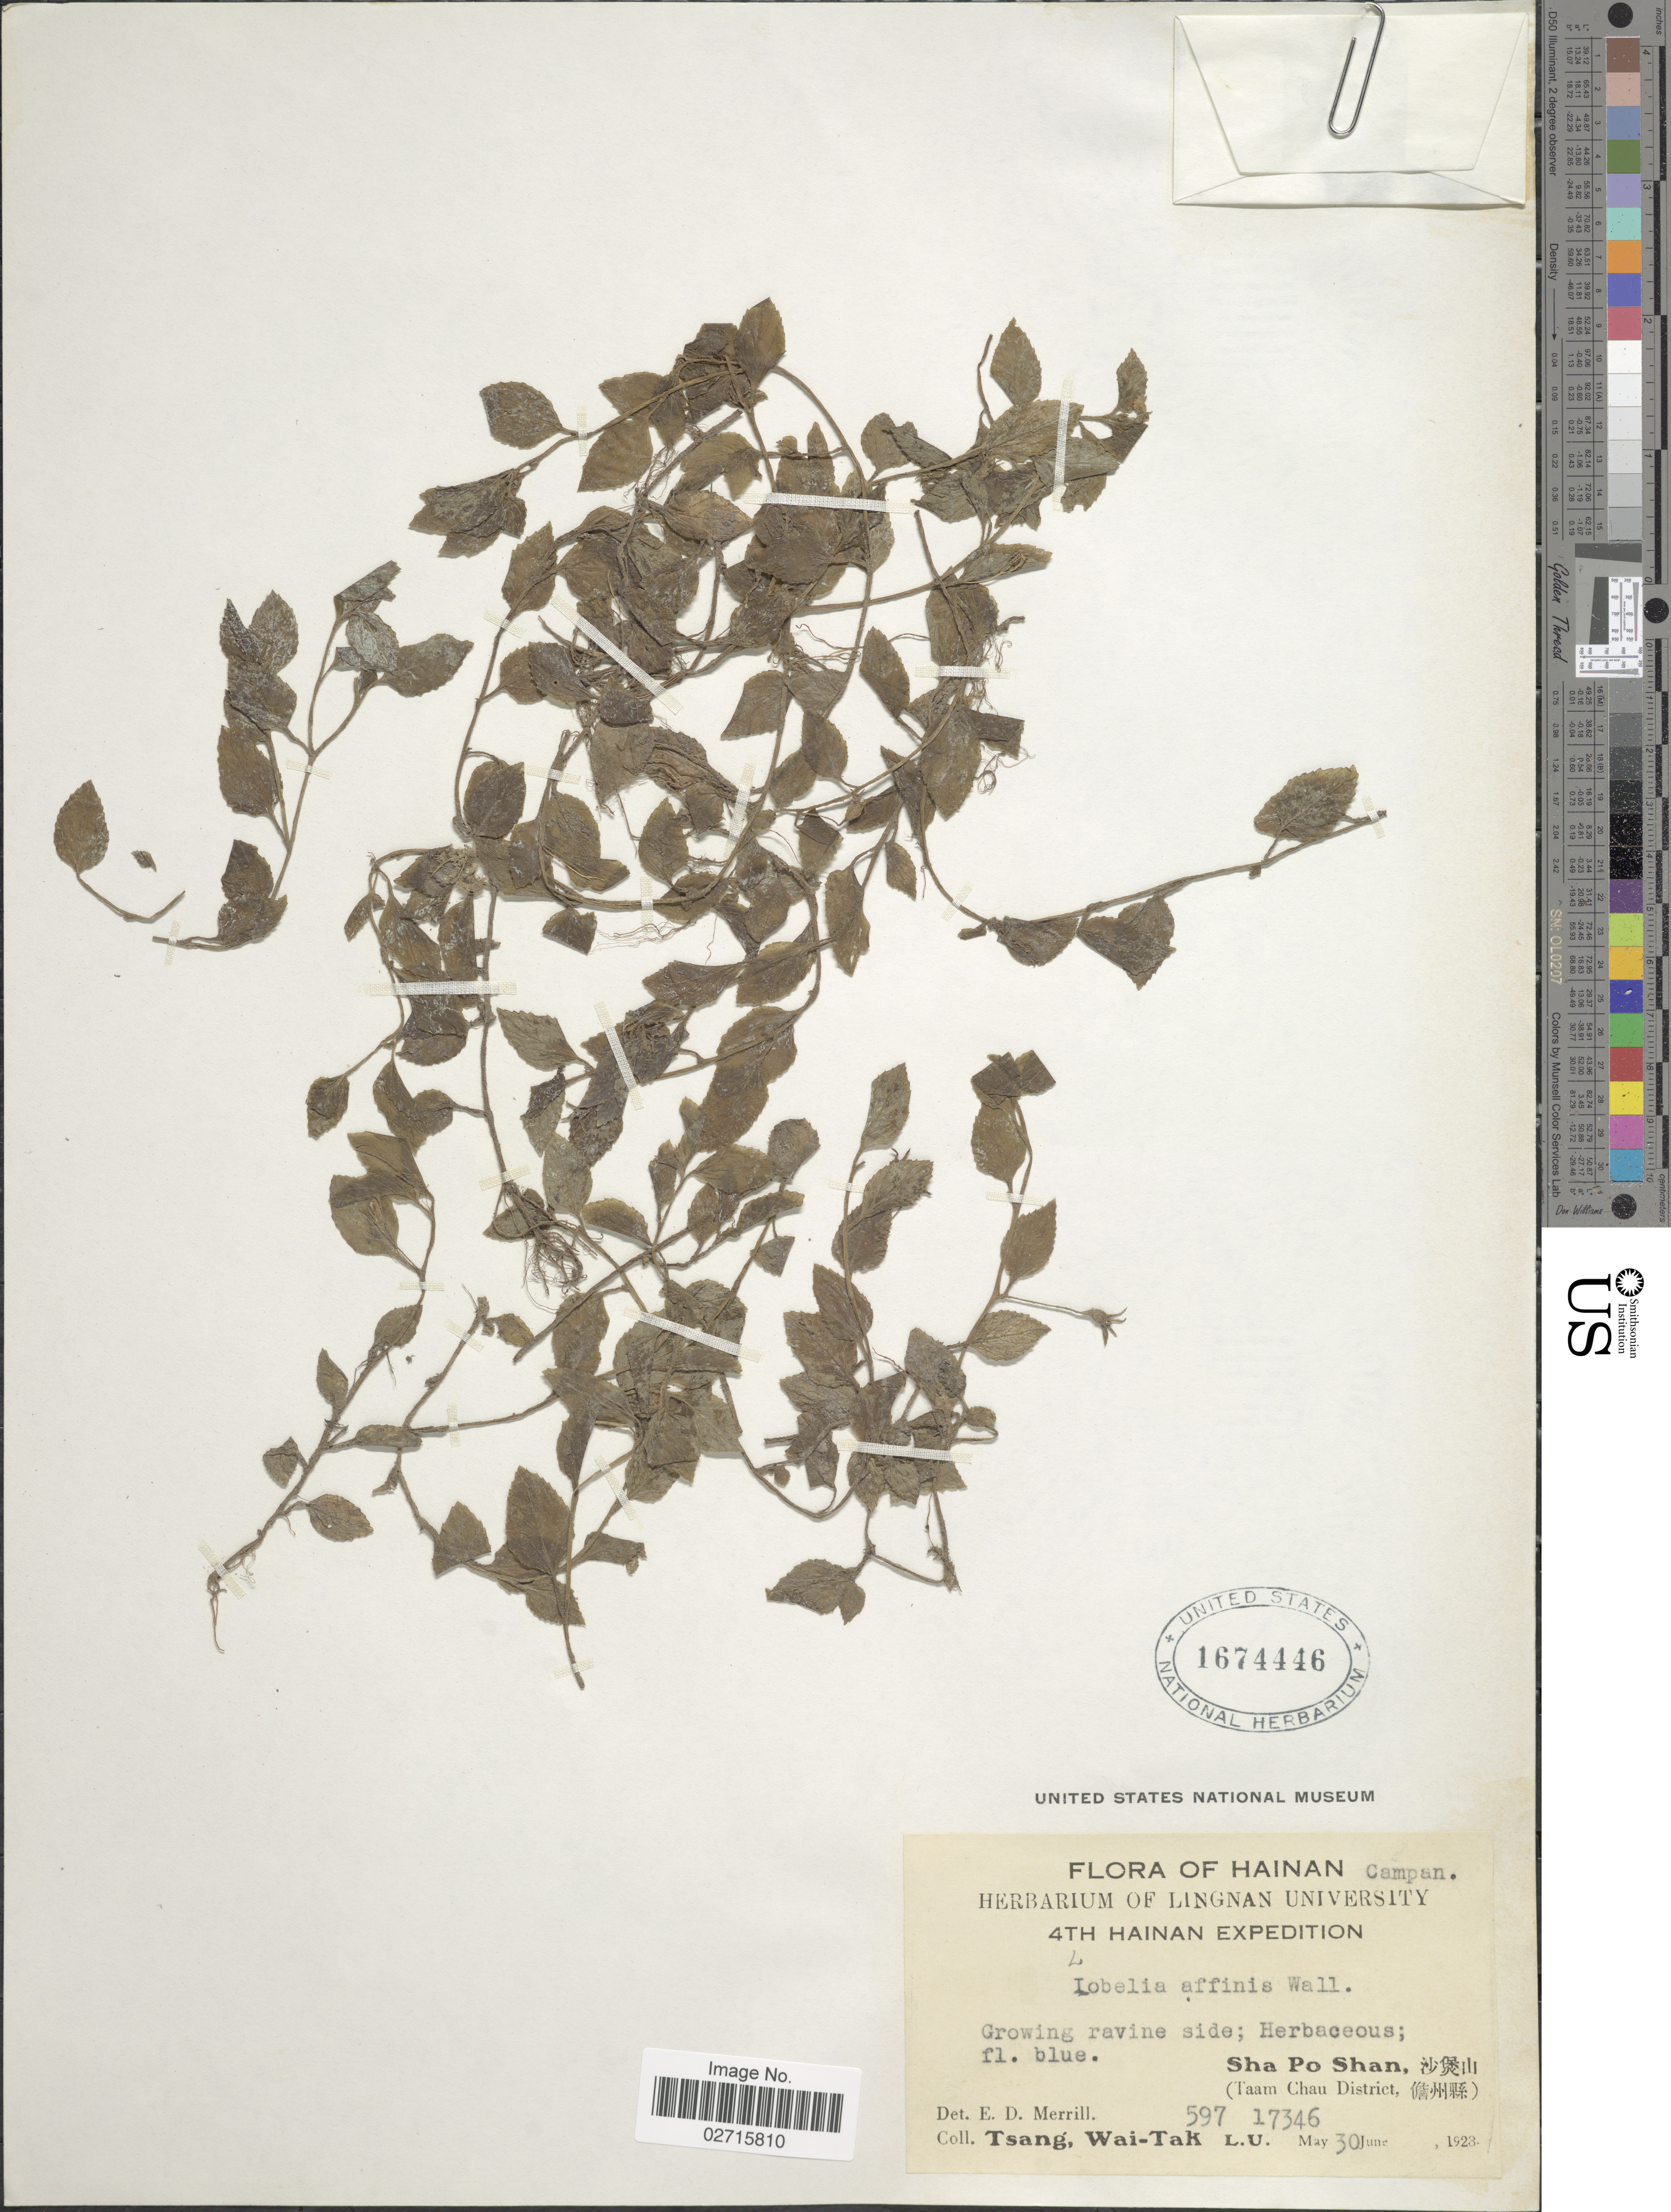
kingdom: Plantae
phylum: Tracheophyta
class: Magnoliopsida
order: Asterales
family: Campanulaceae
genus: Lobelia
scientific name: Lobelia succulenta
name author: Blume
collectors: W. T. Tsang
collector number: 597/17346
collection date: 1923-05-30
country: China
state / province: Hainan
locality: Sha Po Shan, (Taam Chau District)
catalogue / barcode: US 1674446